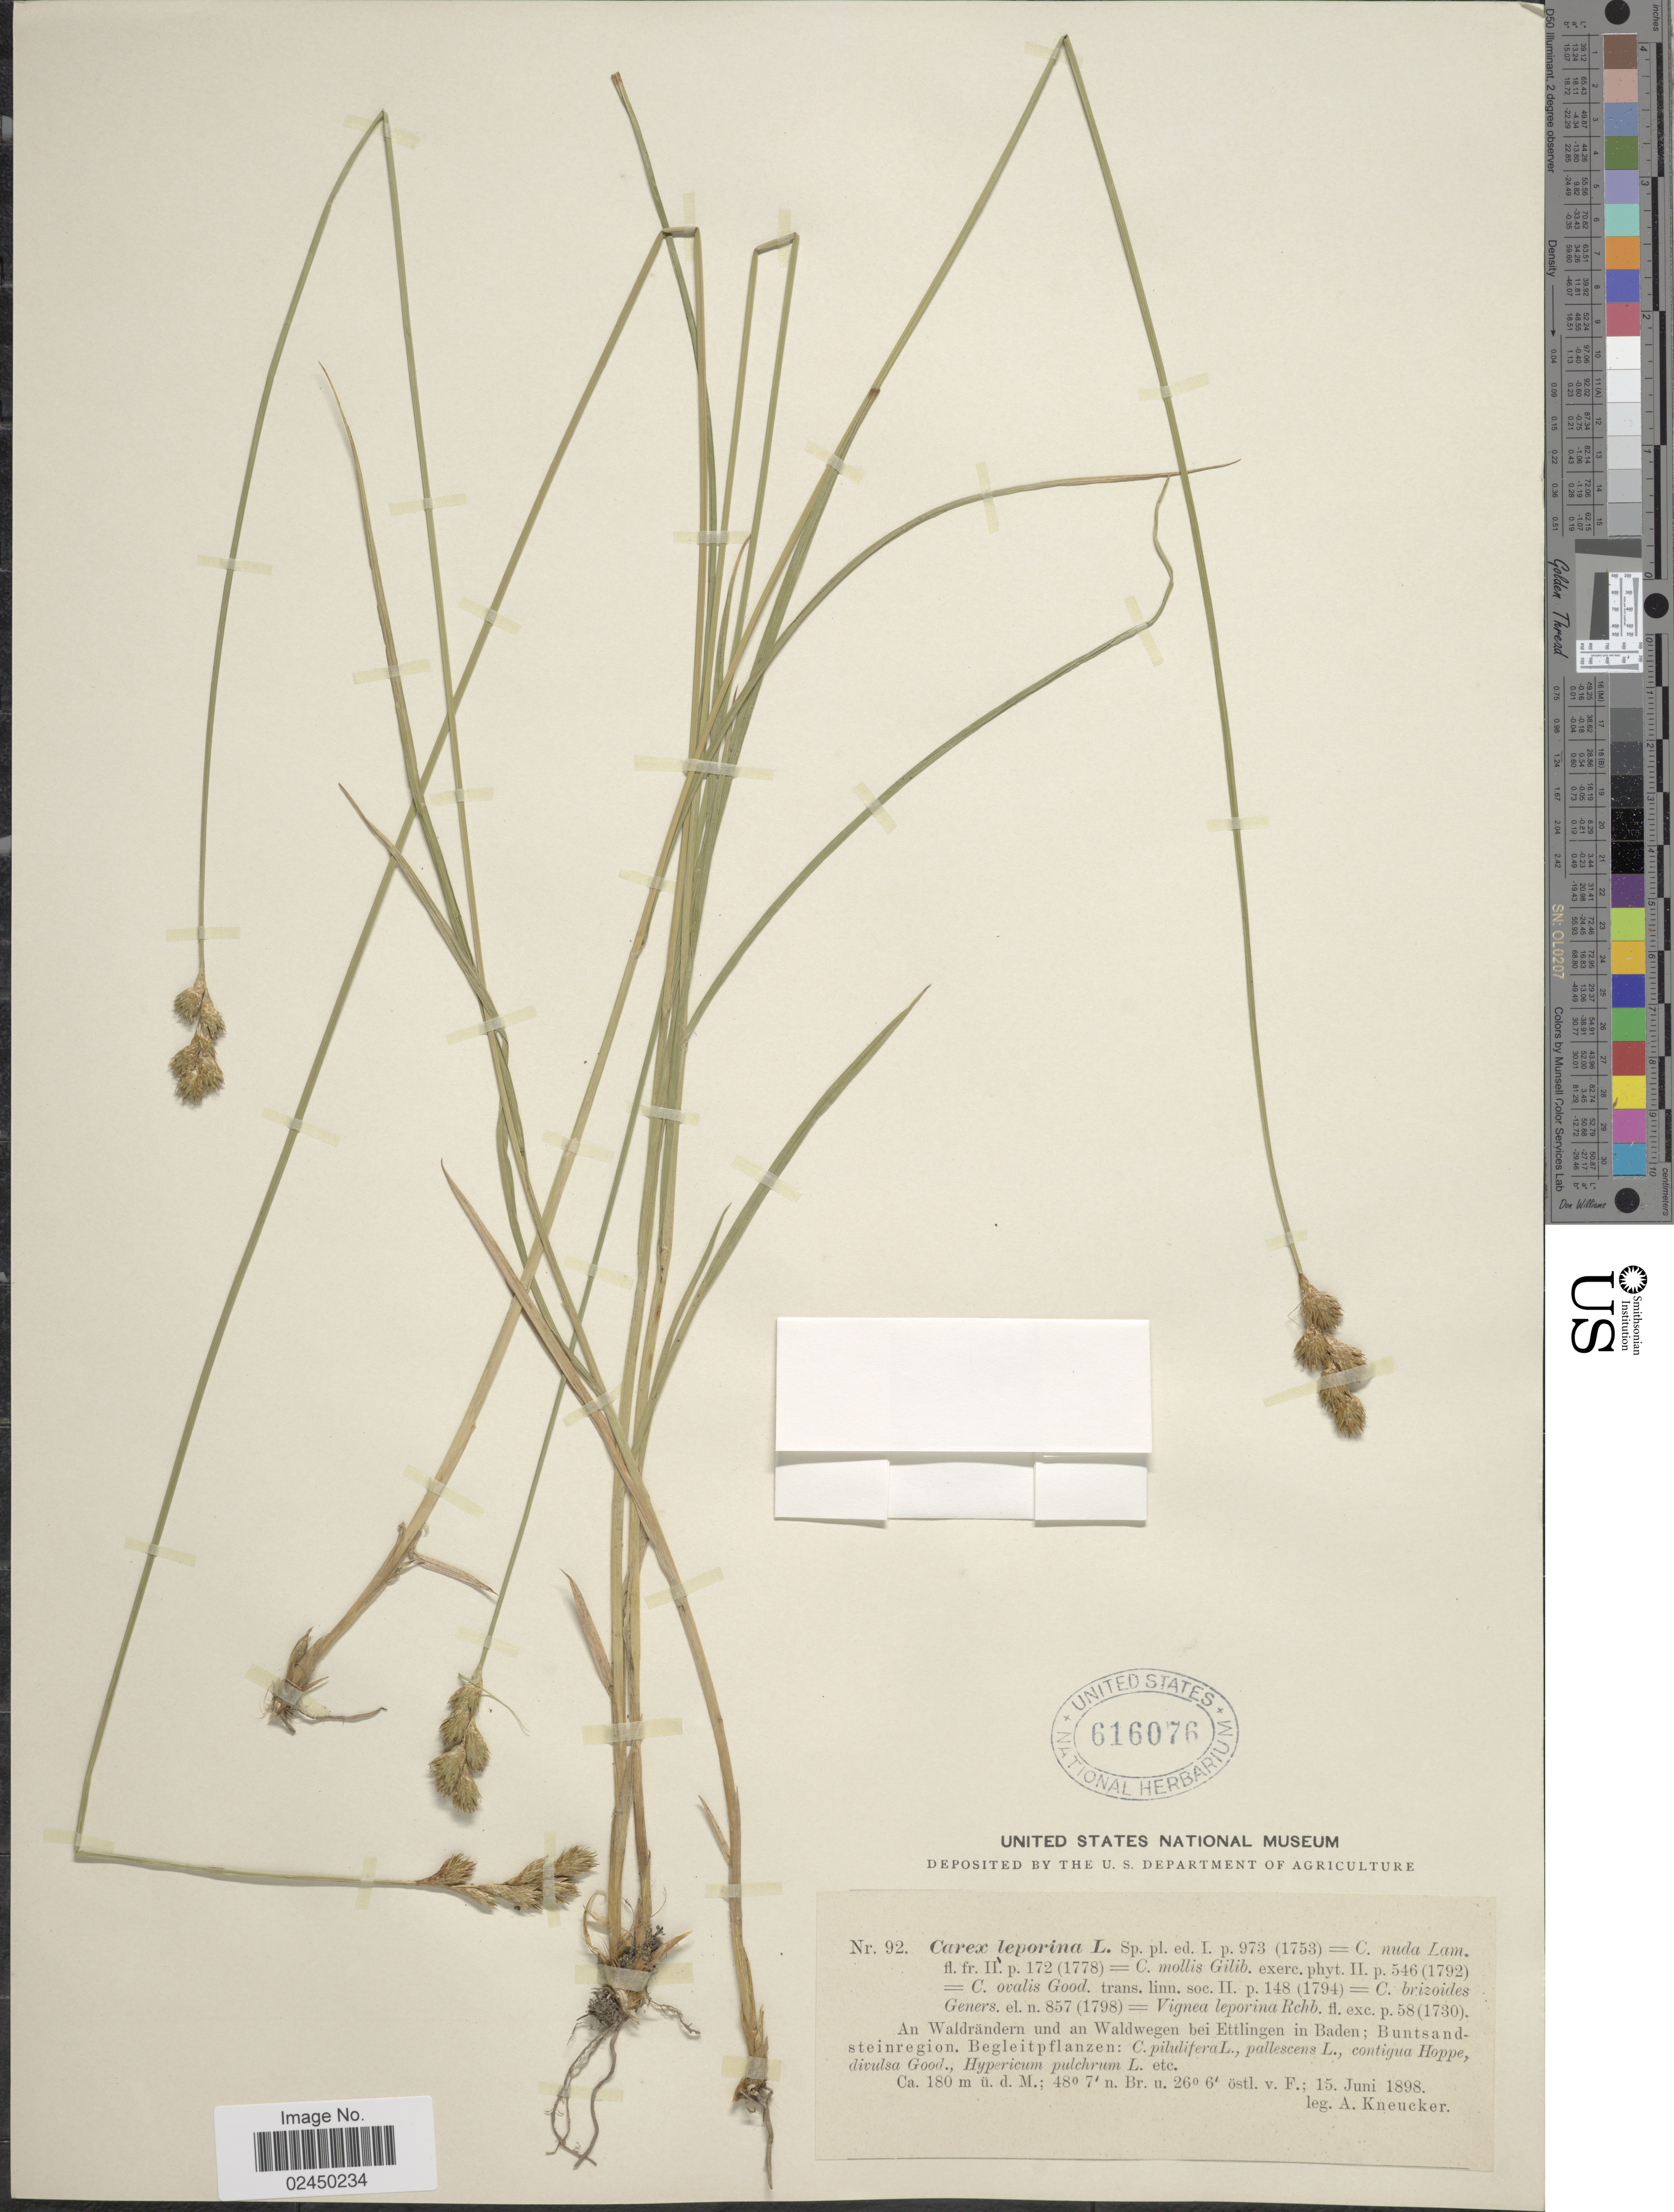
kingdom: Plantae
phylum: Tracheophyta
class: Liliopsida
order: Poales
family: Cyperaceae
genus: Carex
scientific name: Carex leporina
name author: L.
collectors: A. Kneucker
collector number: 92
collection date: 1898-06-15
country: Germany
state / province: Baden-Württemberg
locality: An Waldrändern und an Waldwegen bei Ettlingen in Baden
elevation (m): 180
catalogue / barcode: US 616076